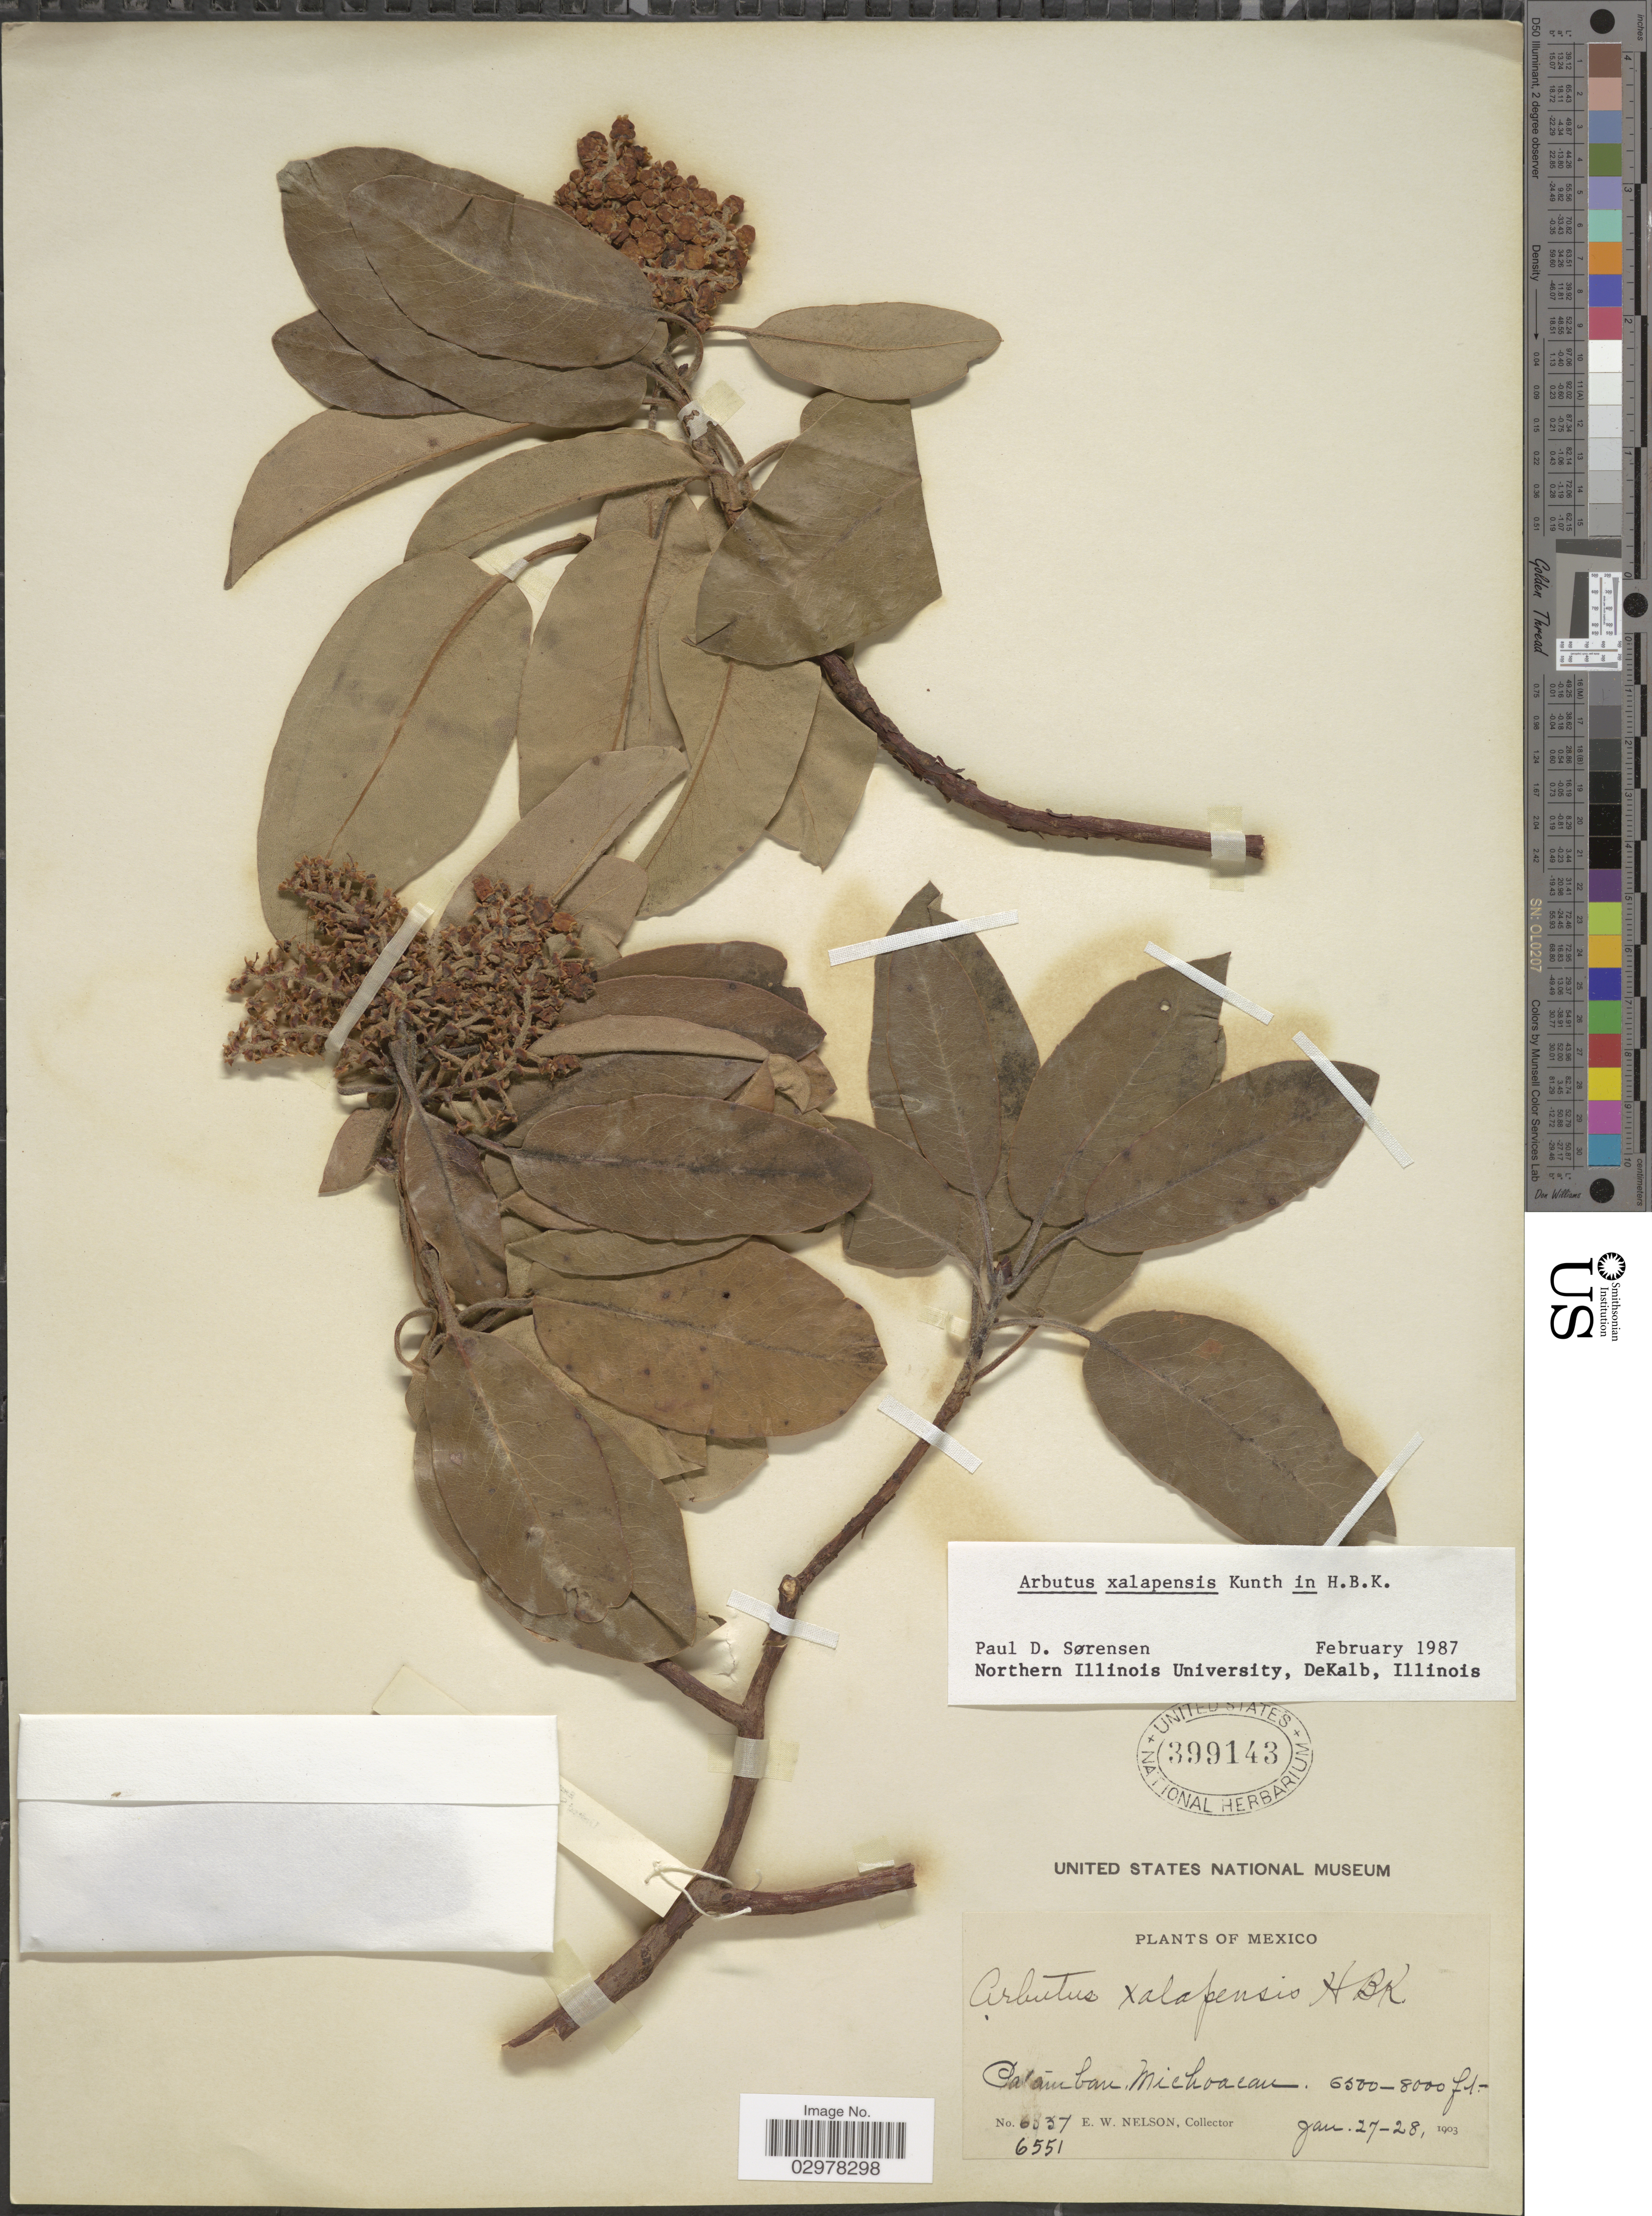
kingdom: Plantae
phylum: Tracheophyta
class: Magnoliopsida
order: Ericales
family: Ericaceae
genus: Arbutus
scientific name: Arbutus xalapensis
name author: Kunth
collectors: E. W. Nelson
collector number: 6551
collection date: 1903-01-27/1903-01-28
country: Mexico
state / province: Michoacán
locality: Calámban.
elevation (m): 1981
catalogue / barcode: US 399143